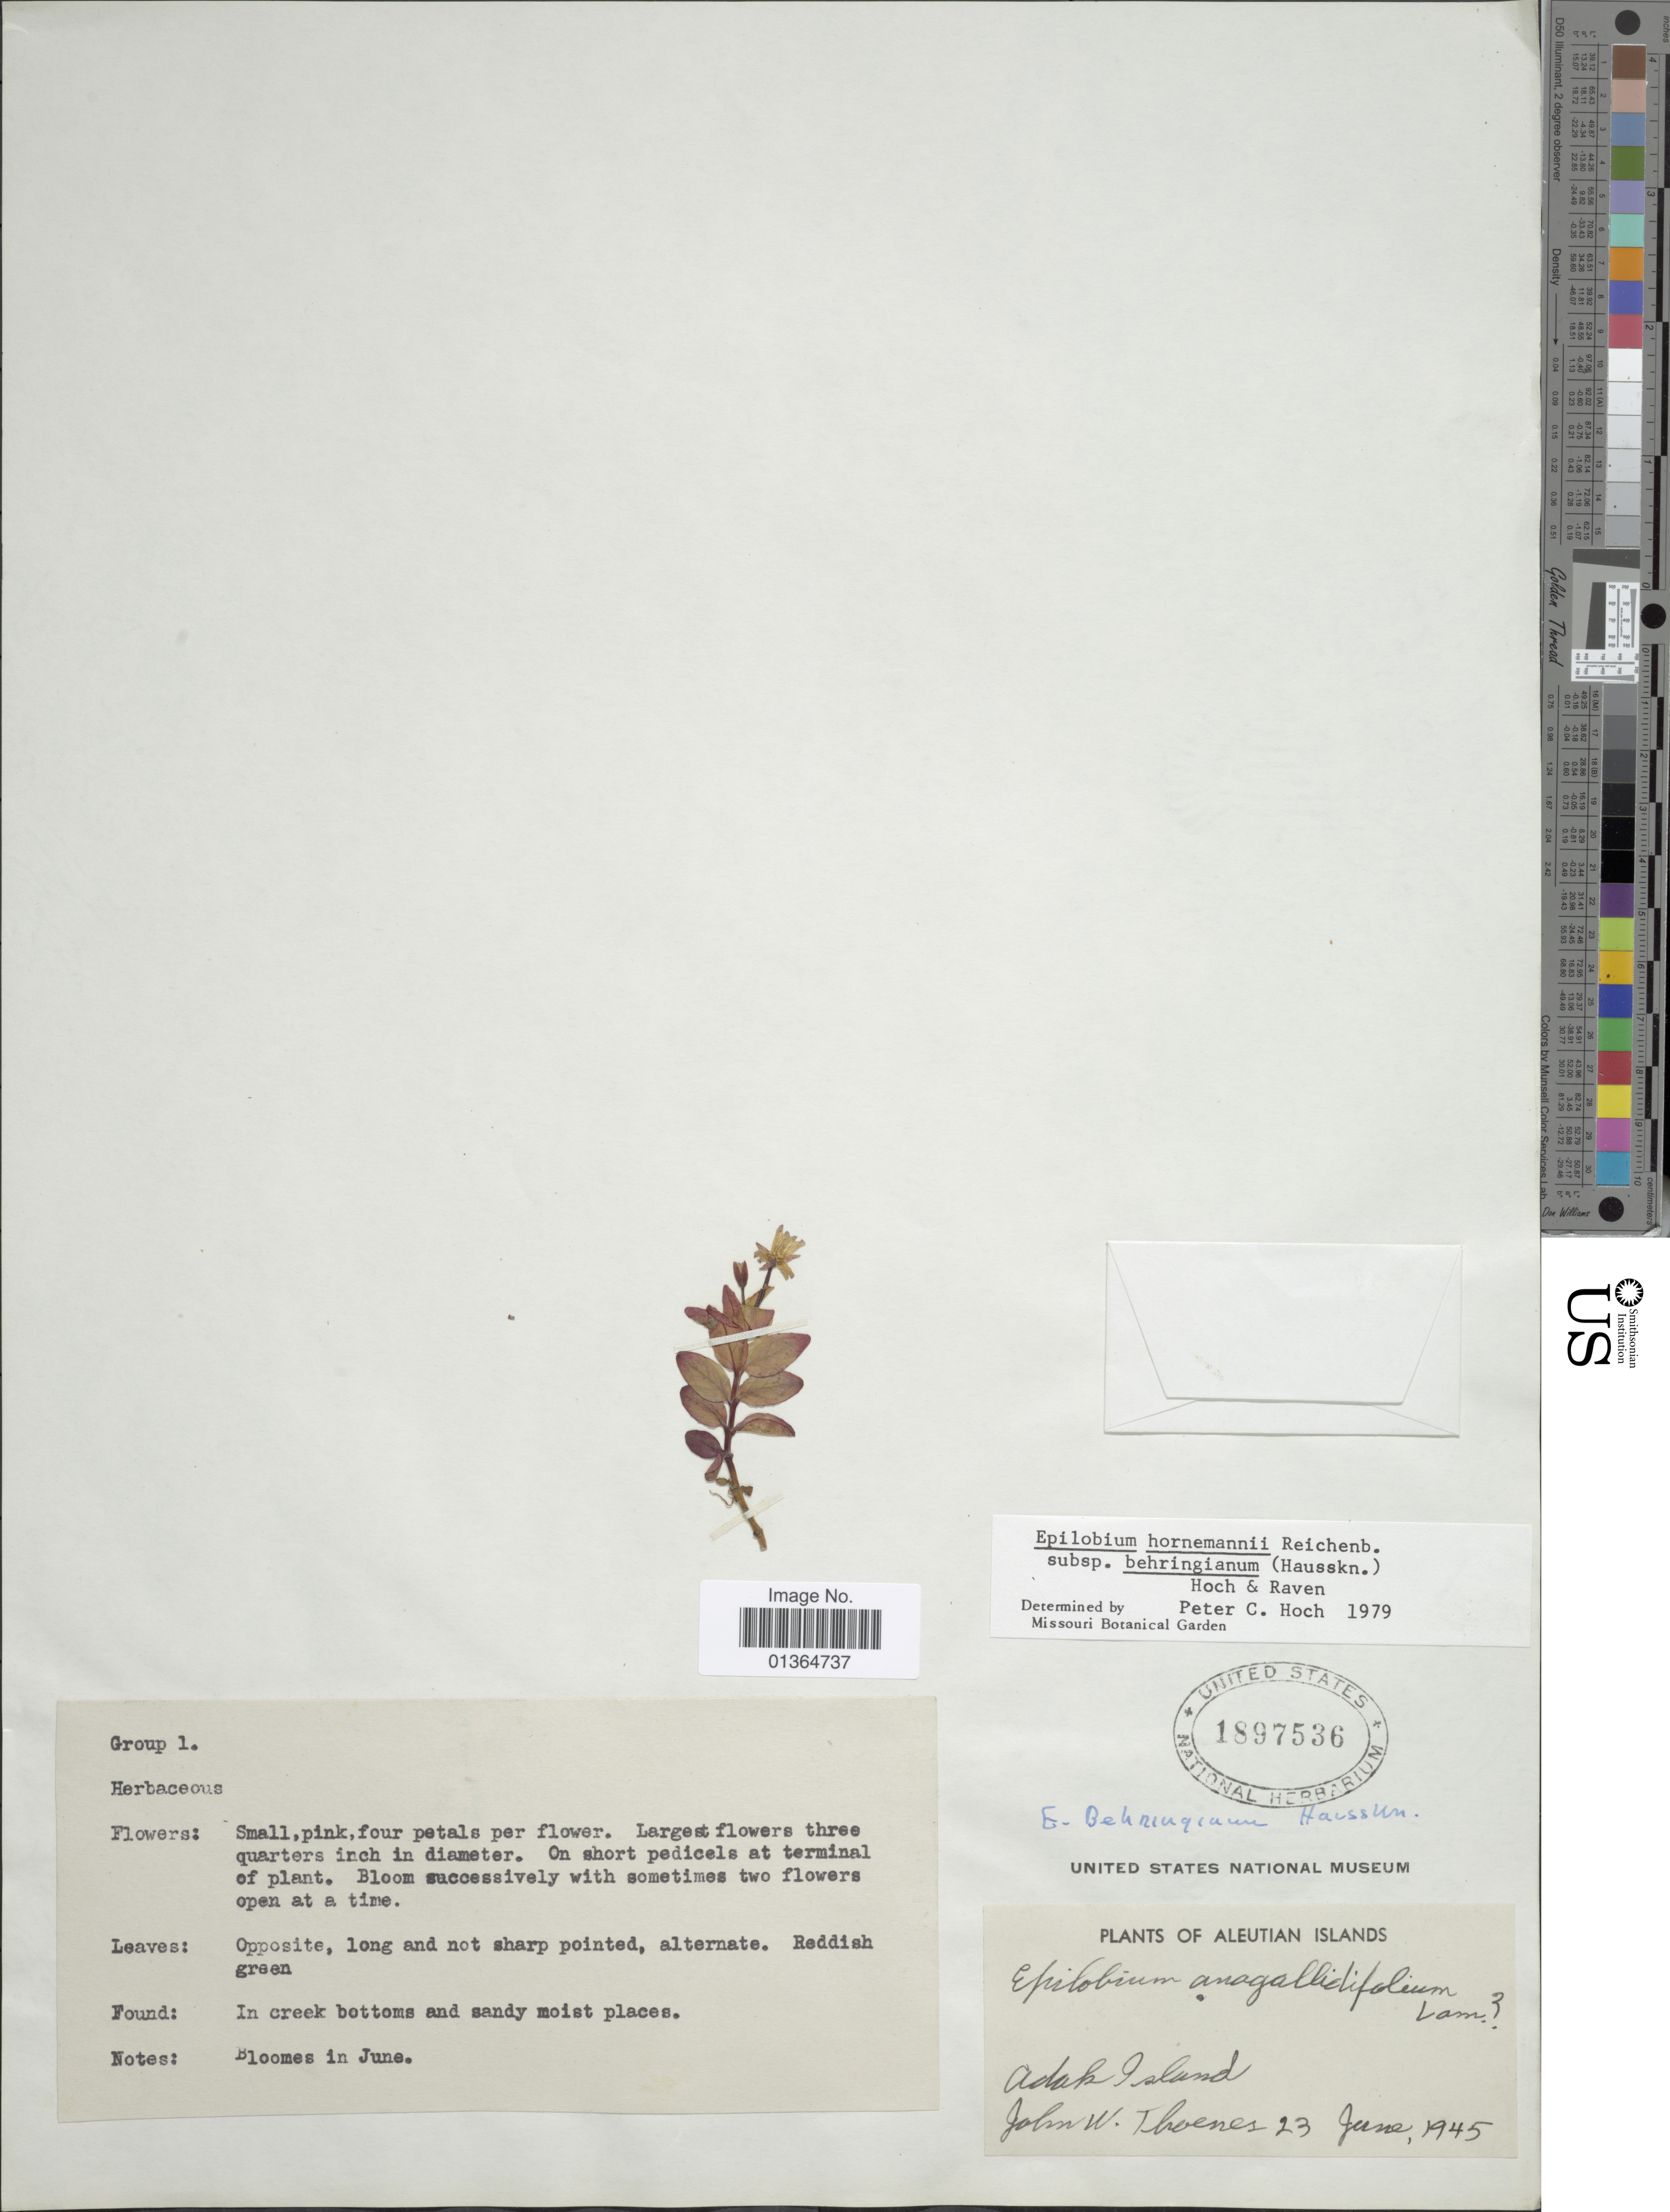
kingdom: Plantae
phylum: Tracheophyta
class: Magnoliopsida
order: Myrtales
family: Onagraceae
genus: Epilobium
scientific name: Epilobium hornemannii subsp. behringianum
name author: (Hausskn.) Hoch & P.H. Raven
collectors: J. Thoenes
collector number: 23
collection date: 1945-06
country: United States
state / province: Alaska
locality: Aleutian Islands. Adak Island.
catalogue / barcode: US 1897536